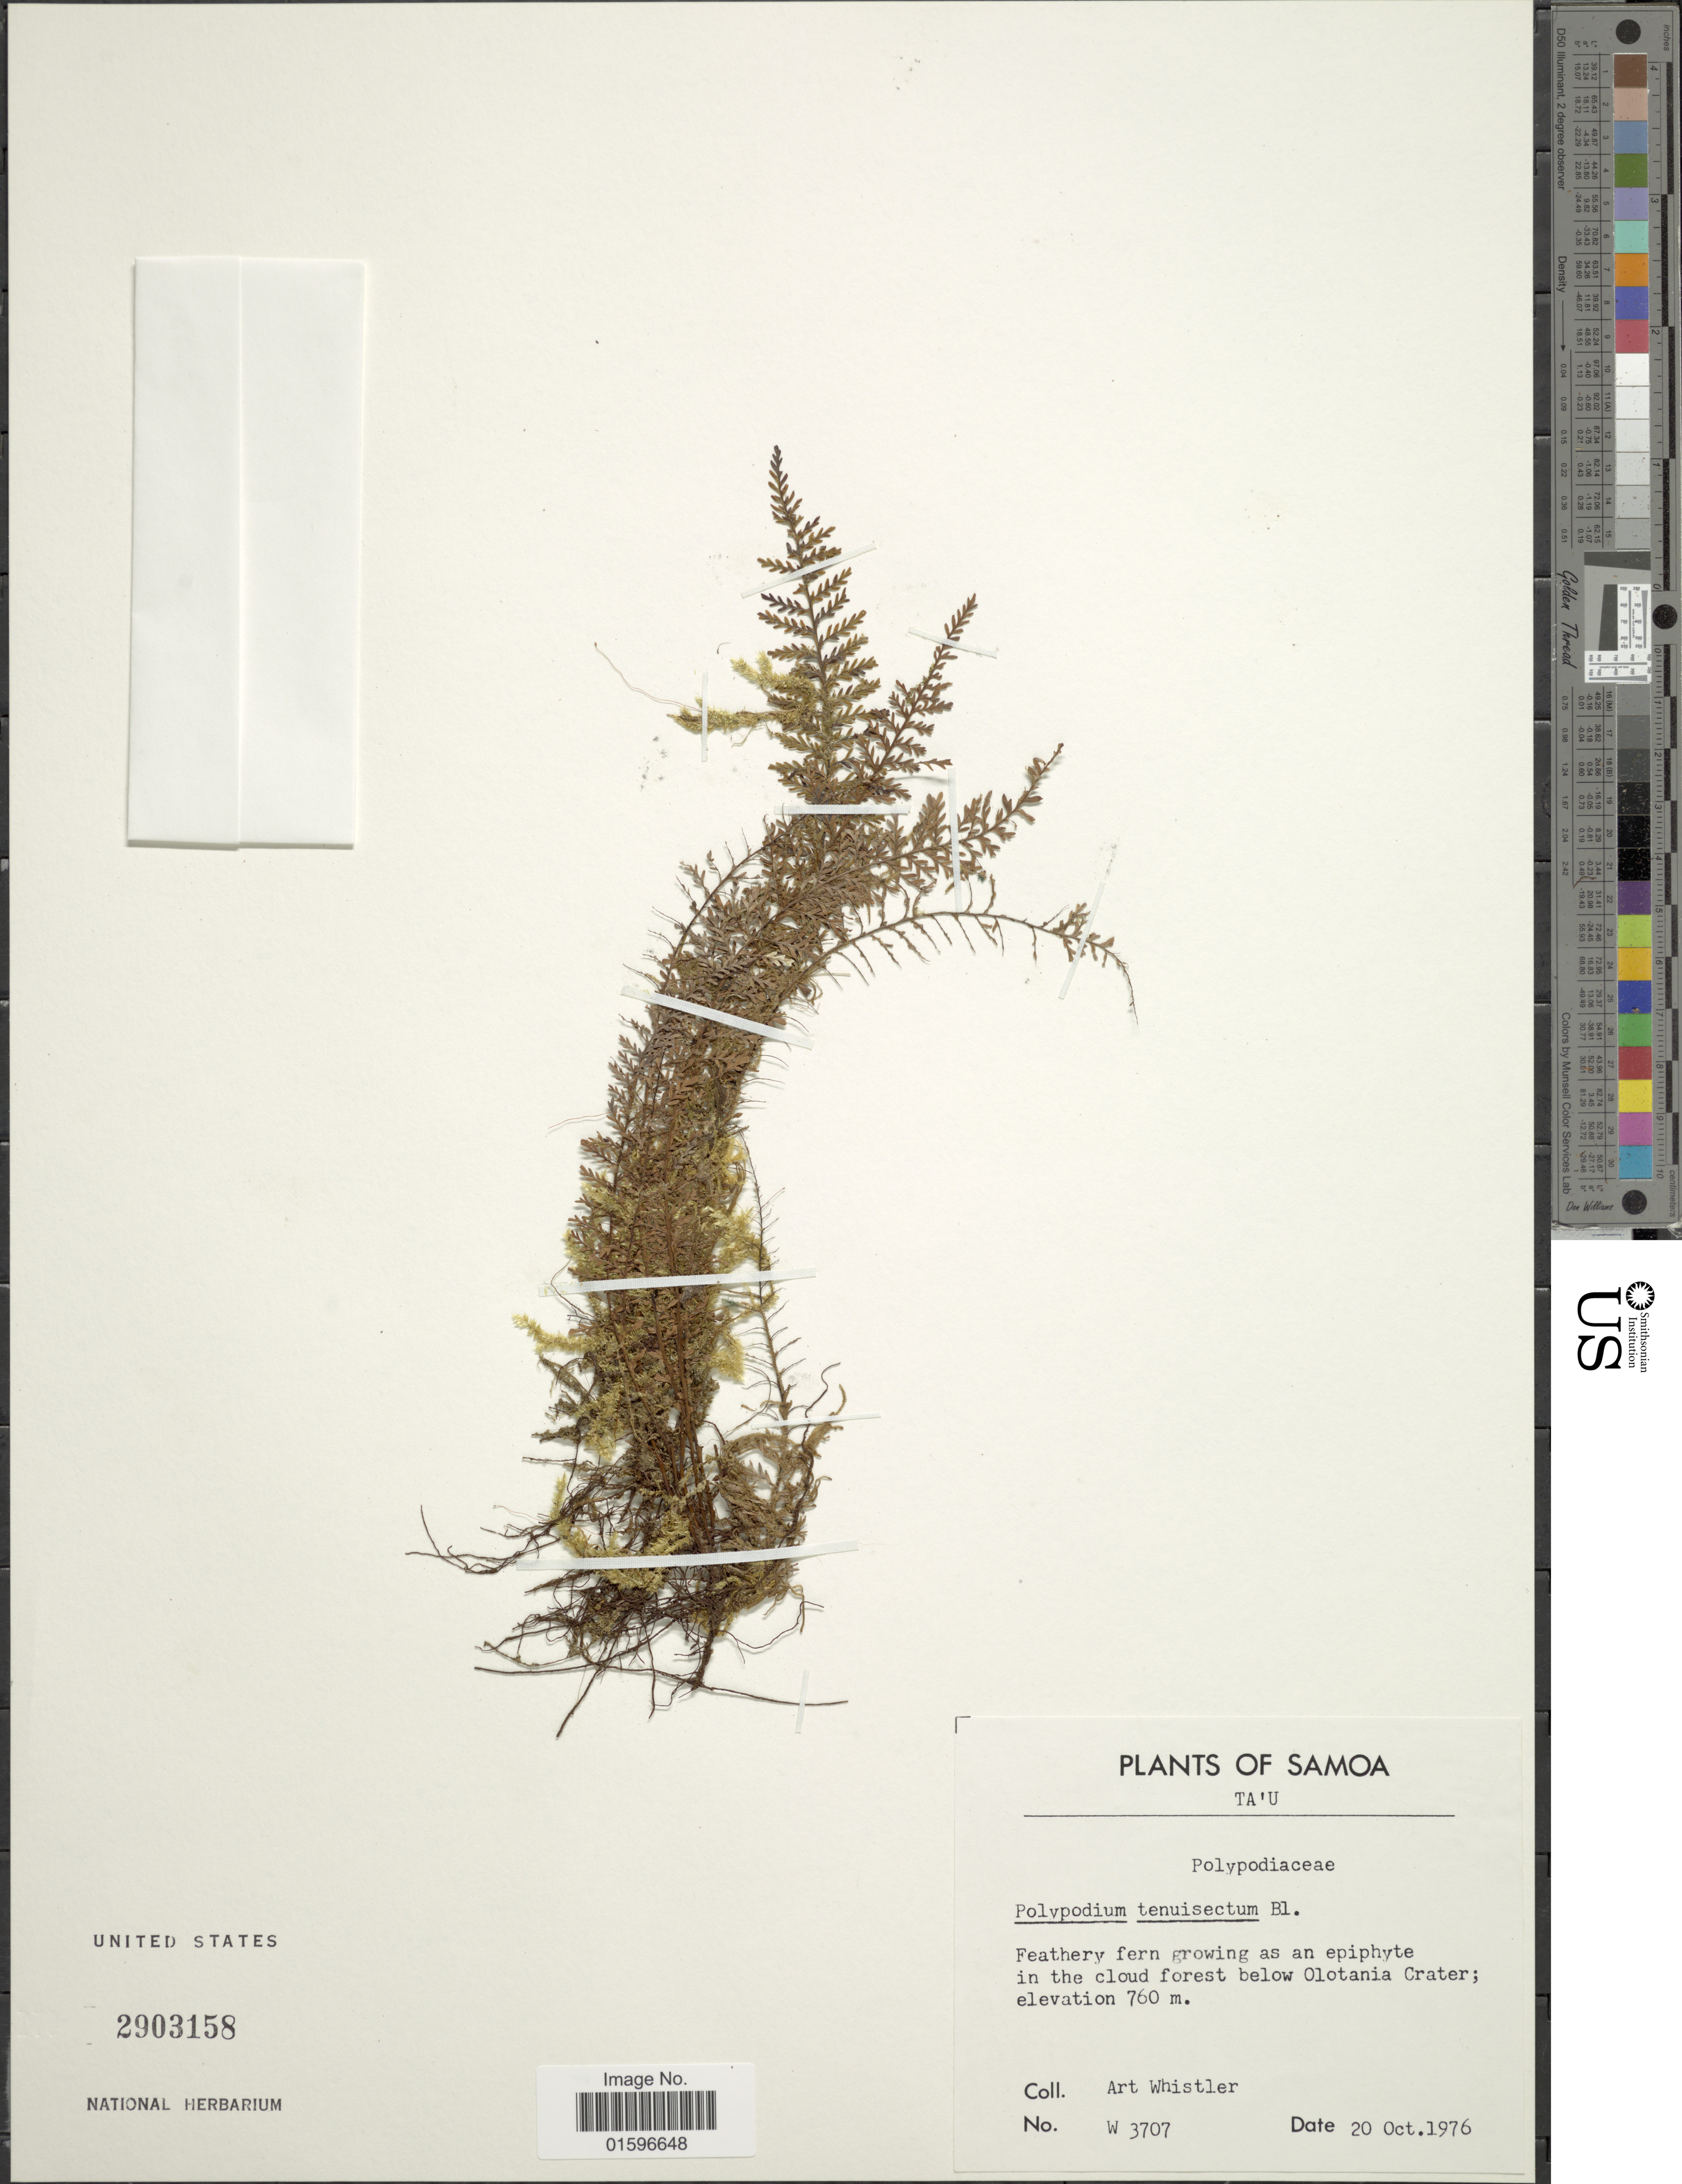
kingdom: Plantae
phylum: Tracheophyta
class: Polypodiopsida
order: Polypodiales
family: Polypodiaceae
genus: Polypodium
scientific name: Polypodium tenuisectum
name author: Blume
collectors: A. Whistler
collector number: W 3707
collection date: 1976-10-20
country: American Samoa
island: Ta'u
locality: Ta'u, in the cloud forest below Olotania Crater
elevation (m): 760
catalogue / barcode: US 2903158